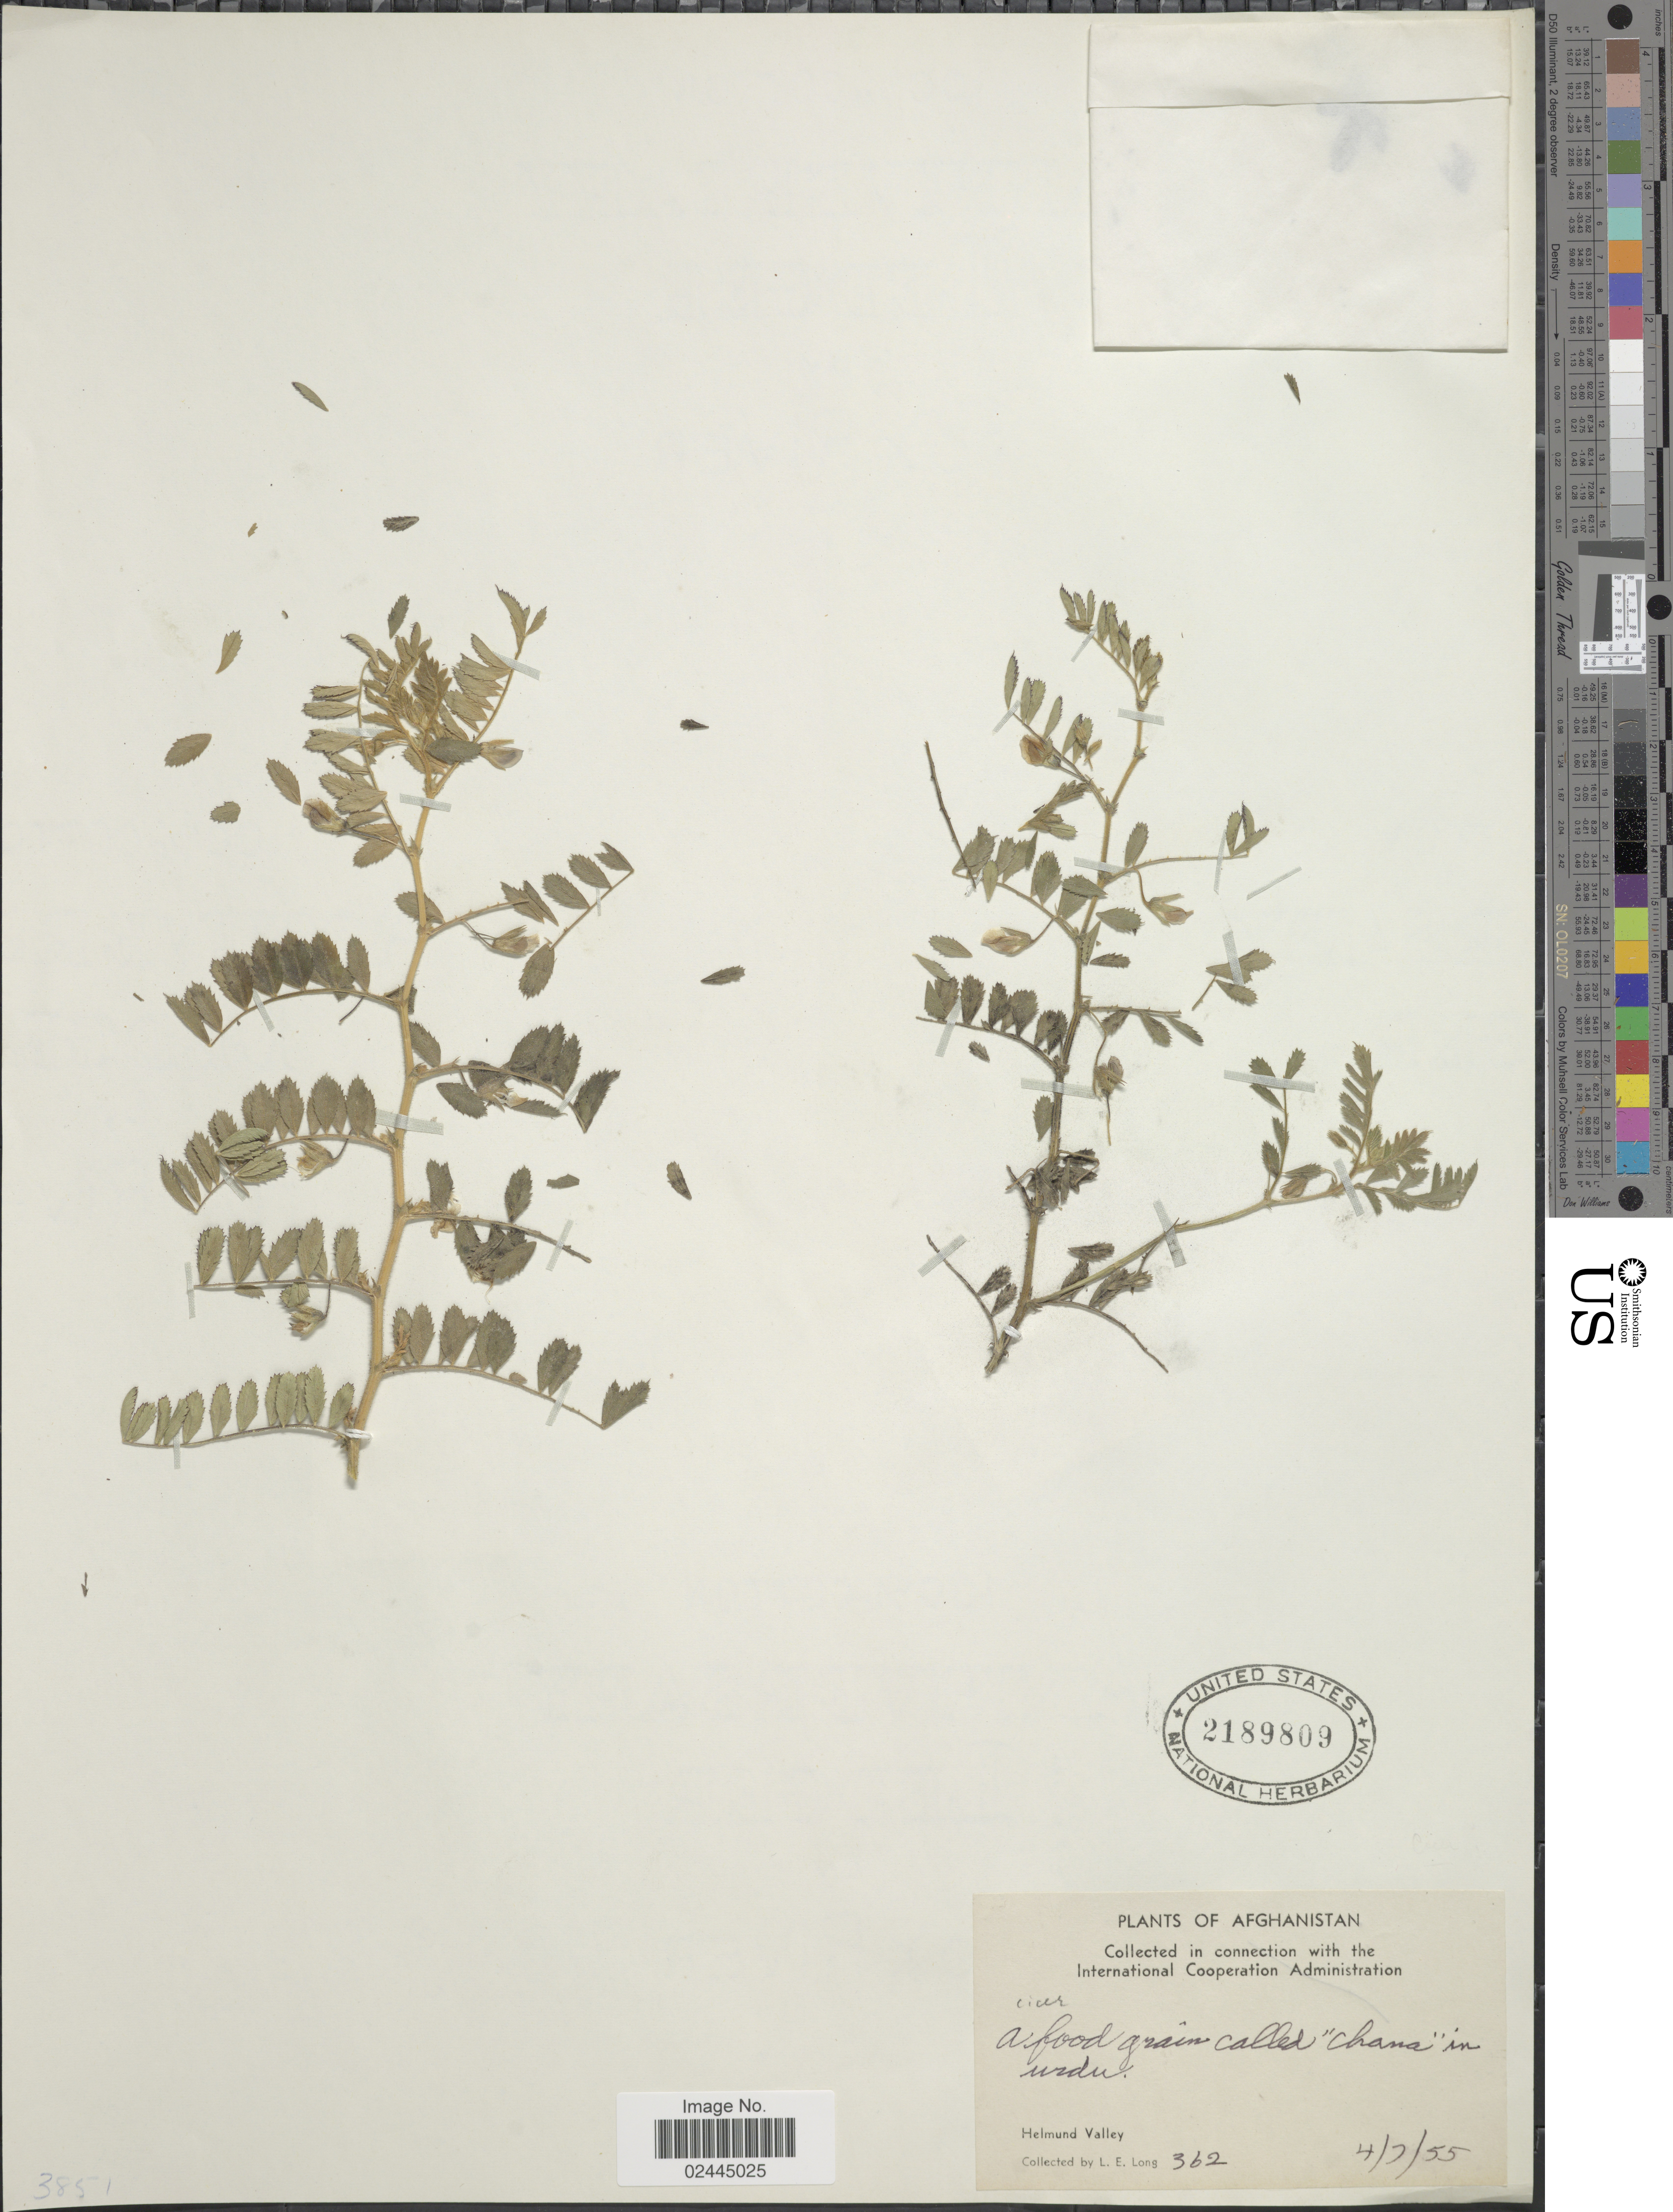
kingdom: Plantae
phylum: Tracheophyta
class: Magnoliopsida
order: Fabales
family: Fabaceae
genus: Cicer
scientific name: Cicer sp.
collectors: L. E. Long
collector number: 362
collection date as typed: Transcribed d/m/y: 4/7/55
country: Afghanistan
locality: A food grain called "Chana" [interpreted] in urdu.Helmund Valley.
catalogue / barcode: US 2189809